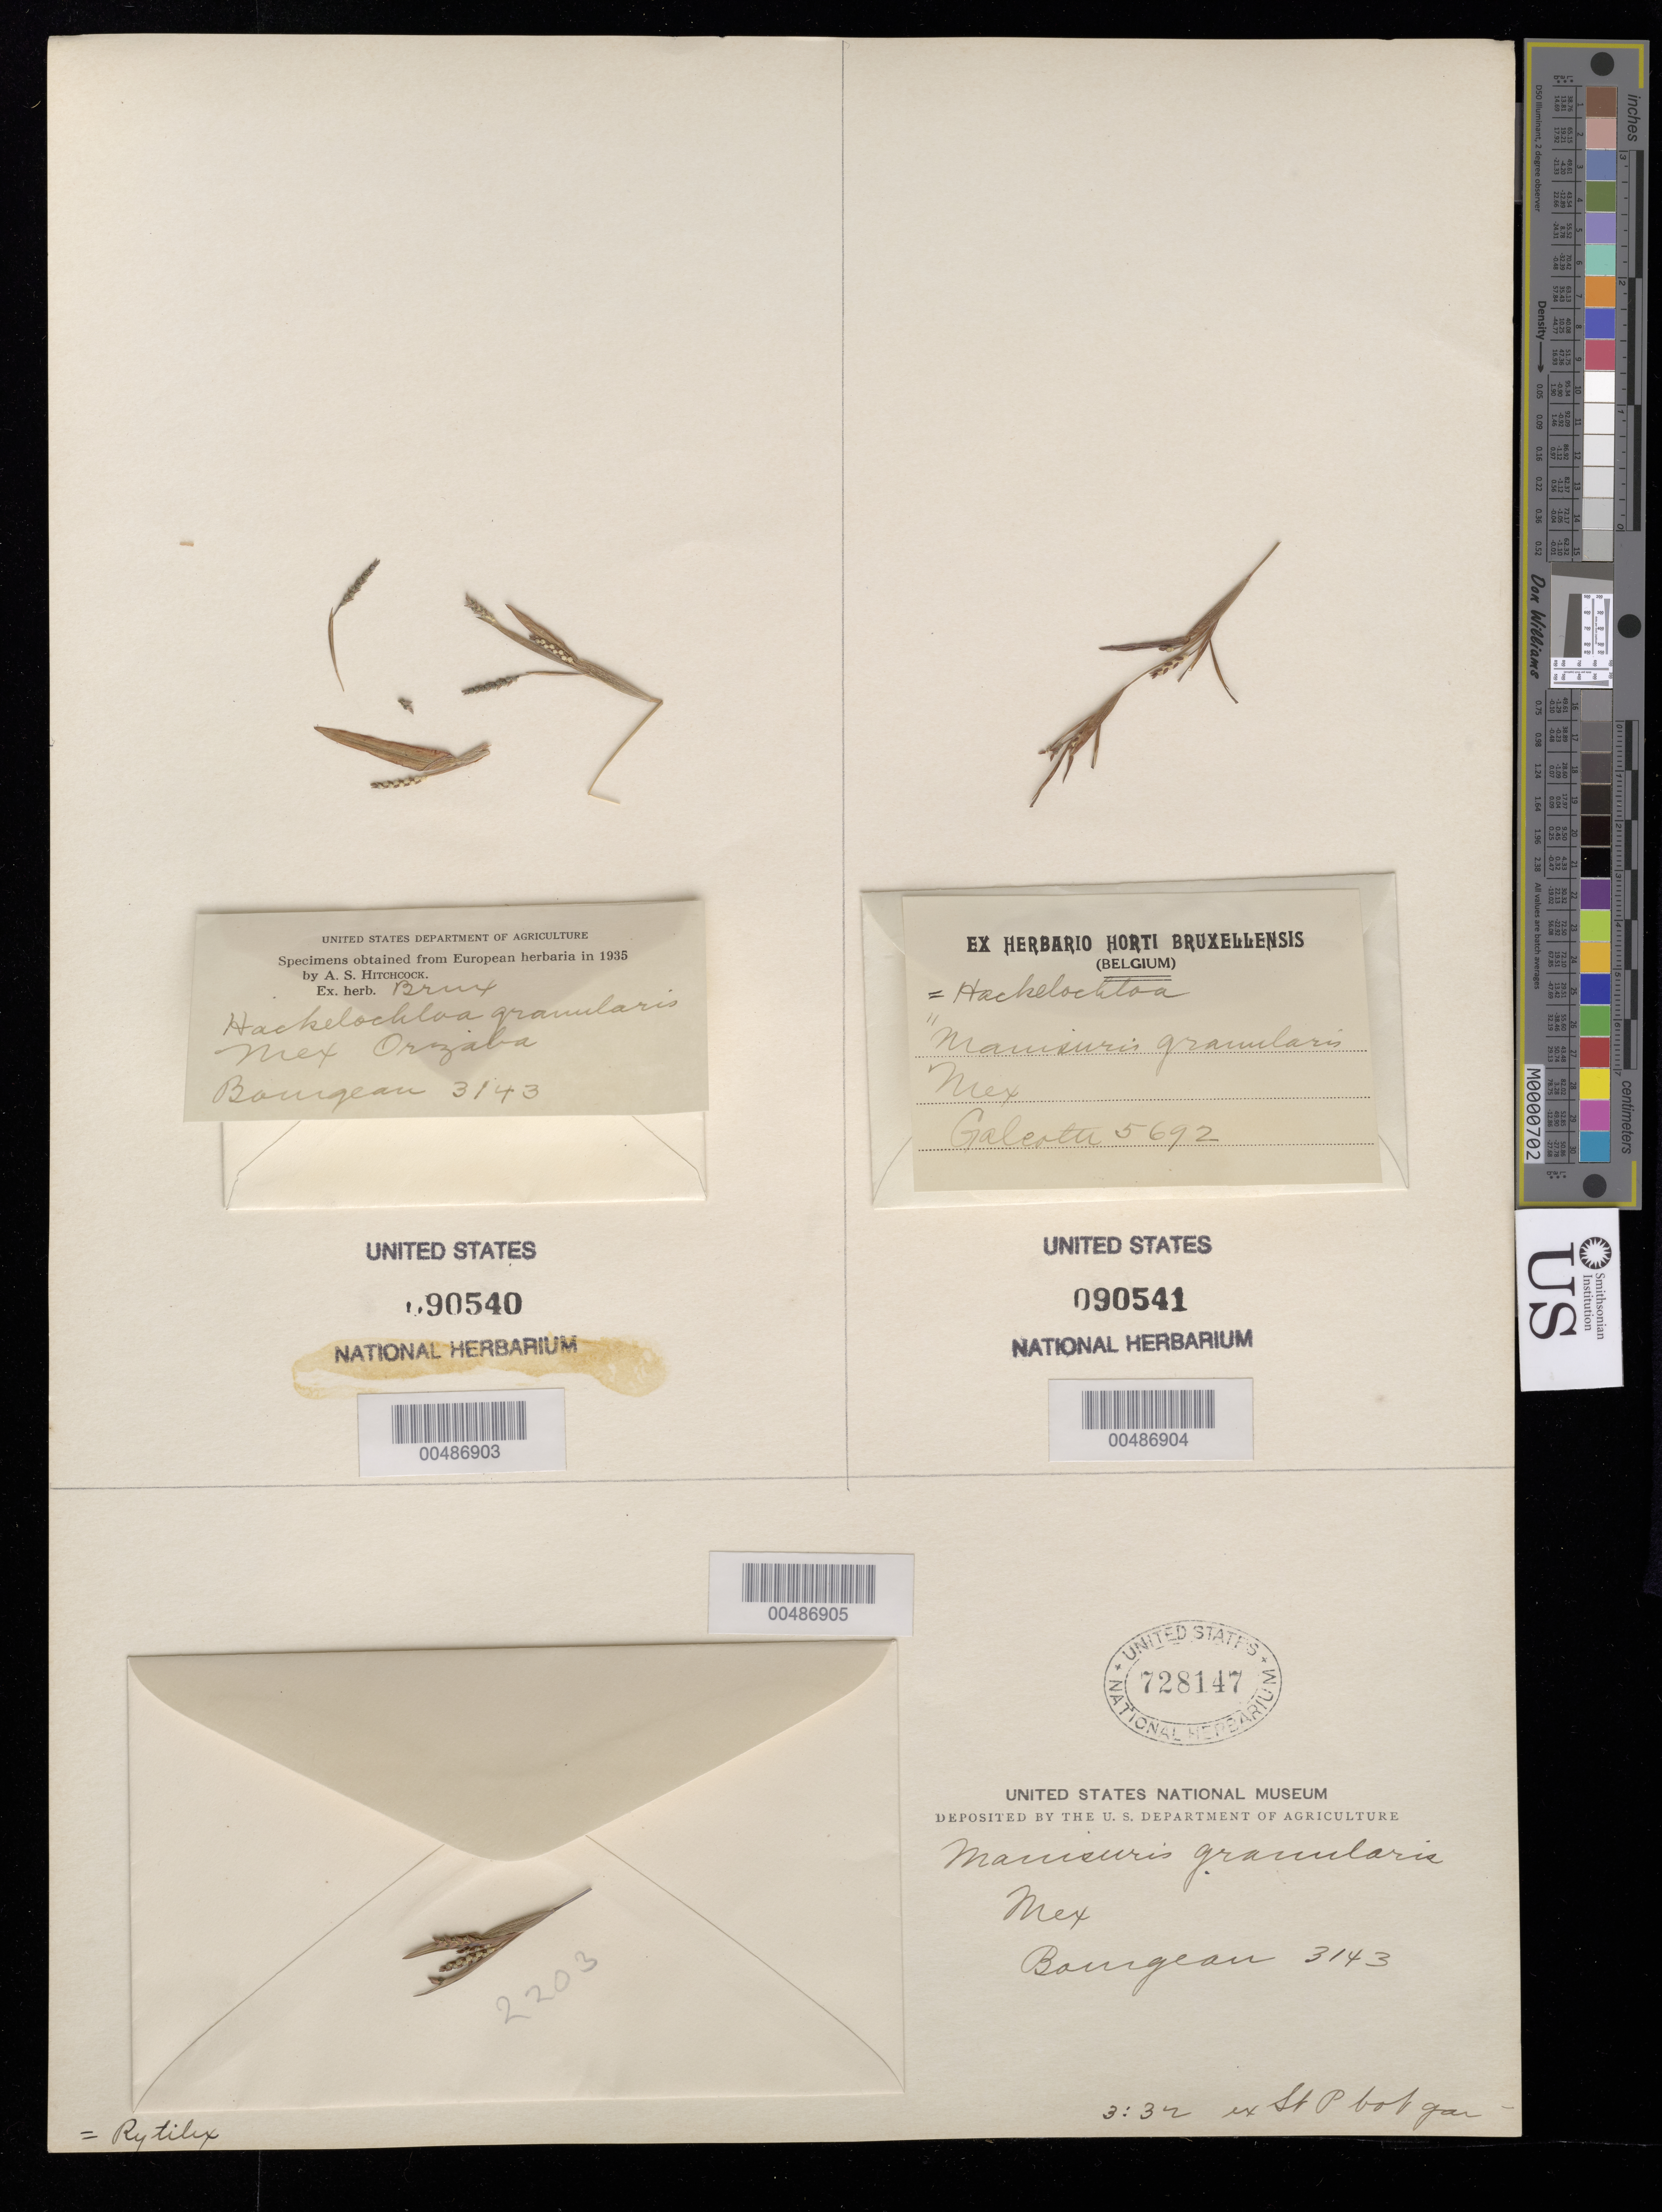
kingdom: Plantae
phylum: Tracheophyta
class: Liliopsida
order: Poales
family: Poaceae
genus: Hackelochloa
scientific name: Hackelochloa granularis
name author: (L.) Kuntze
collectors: -. Galeotta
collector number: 5672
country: Mexico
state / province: Durango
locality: San Ramon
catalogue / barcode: US 90541